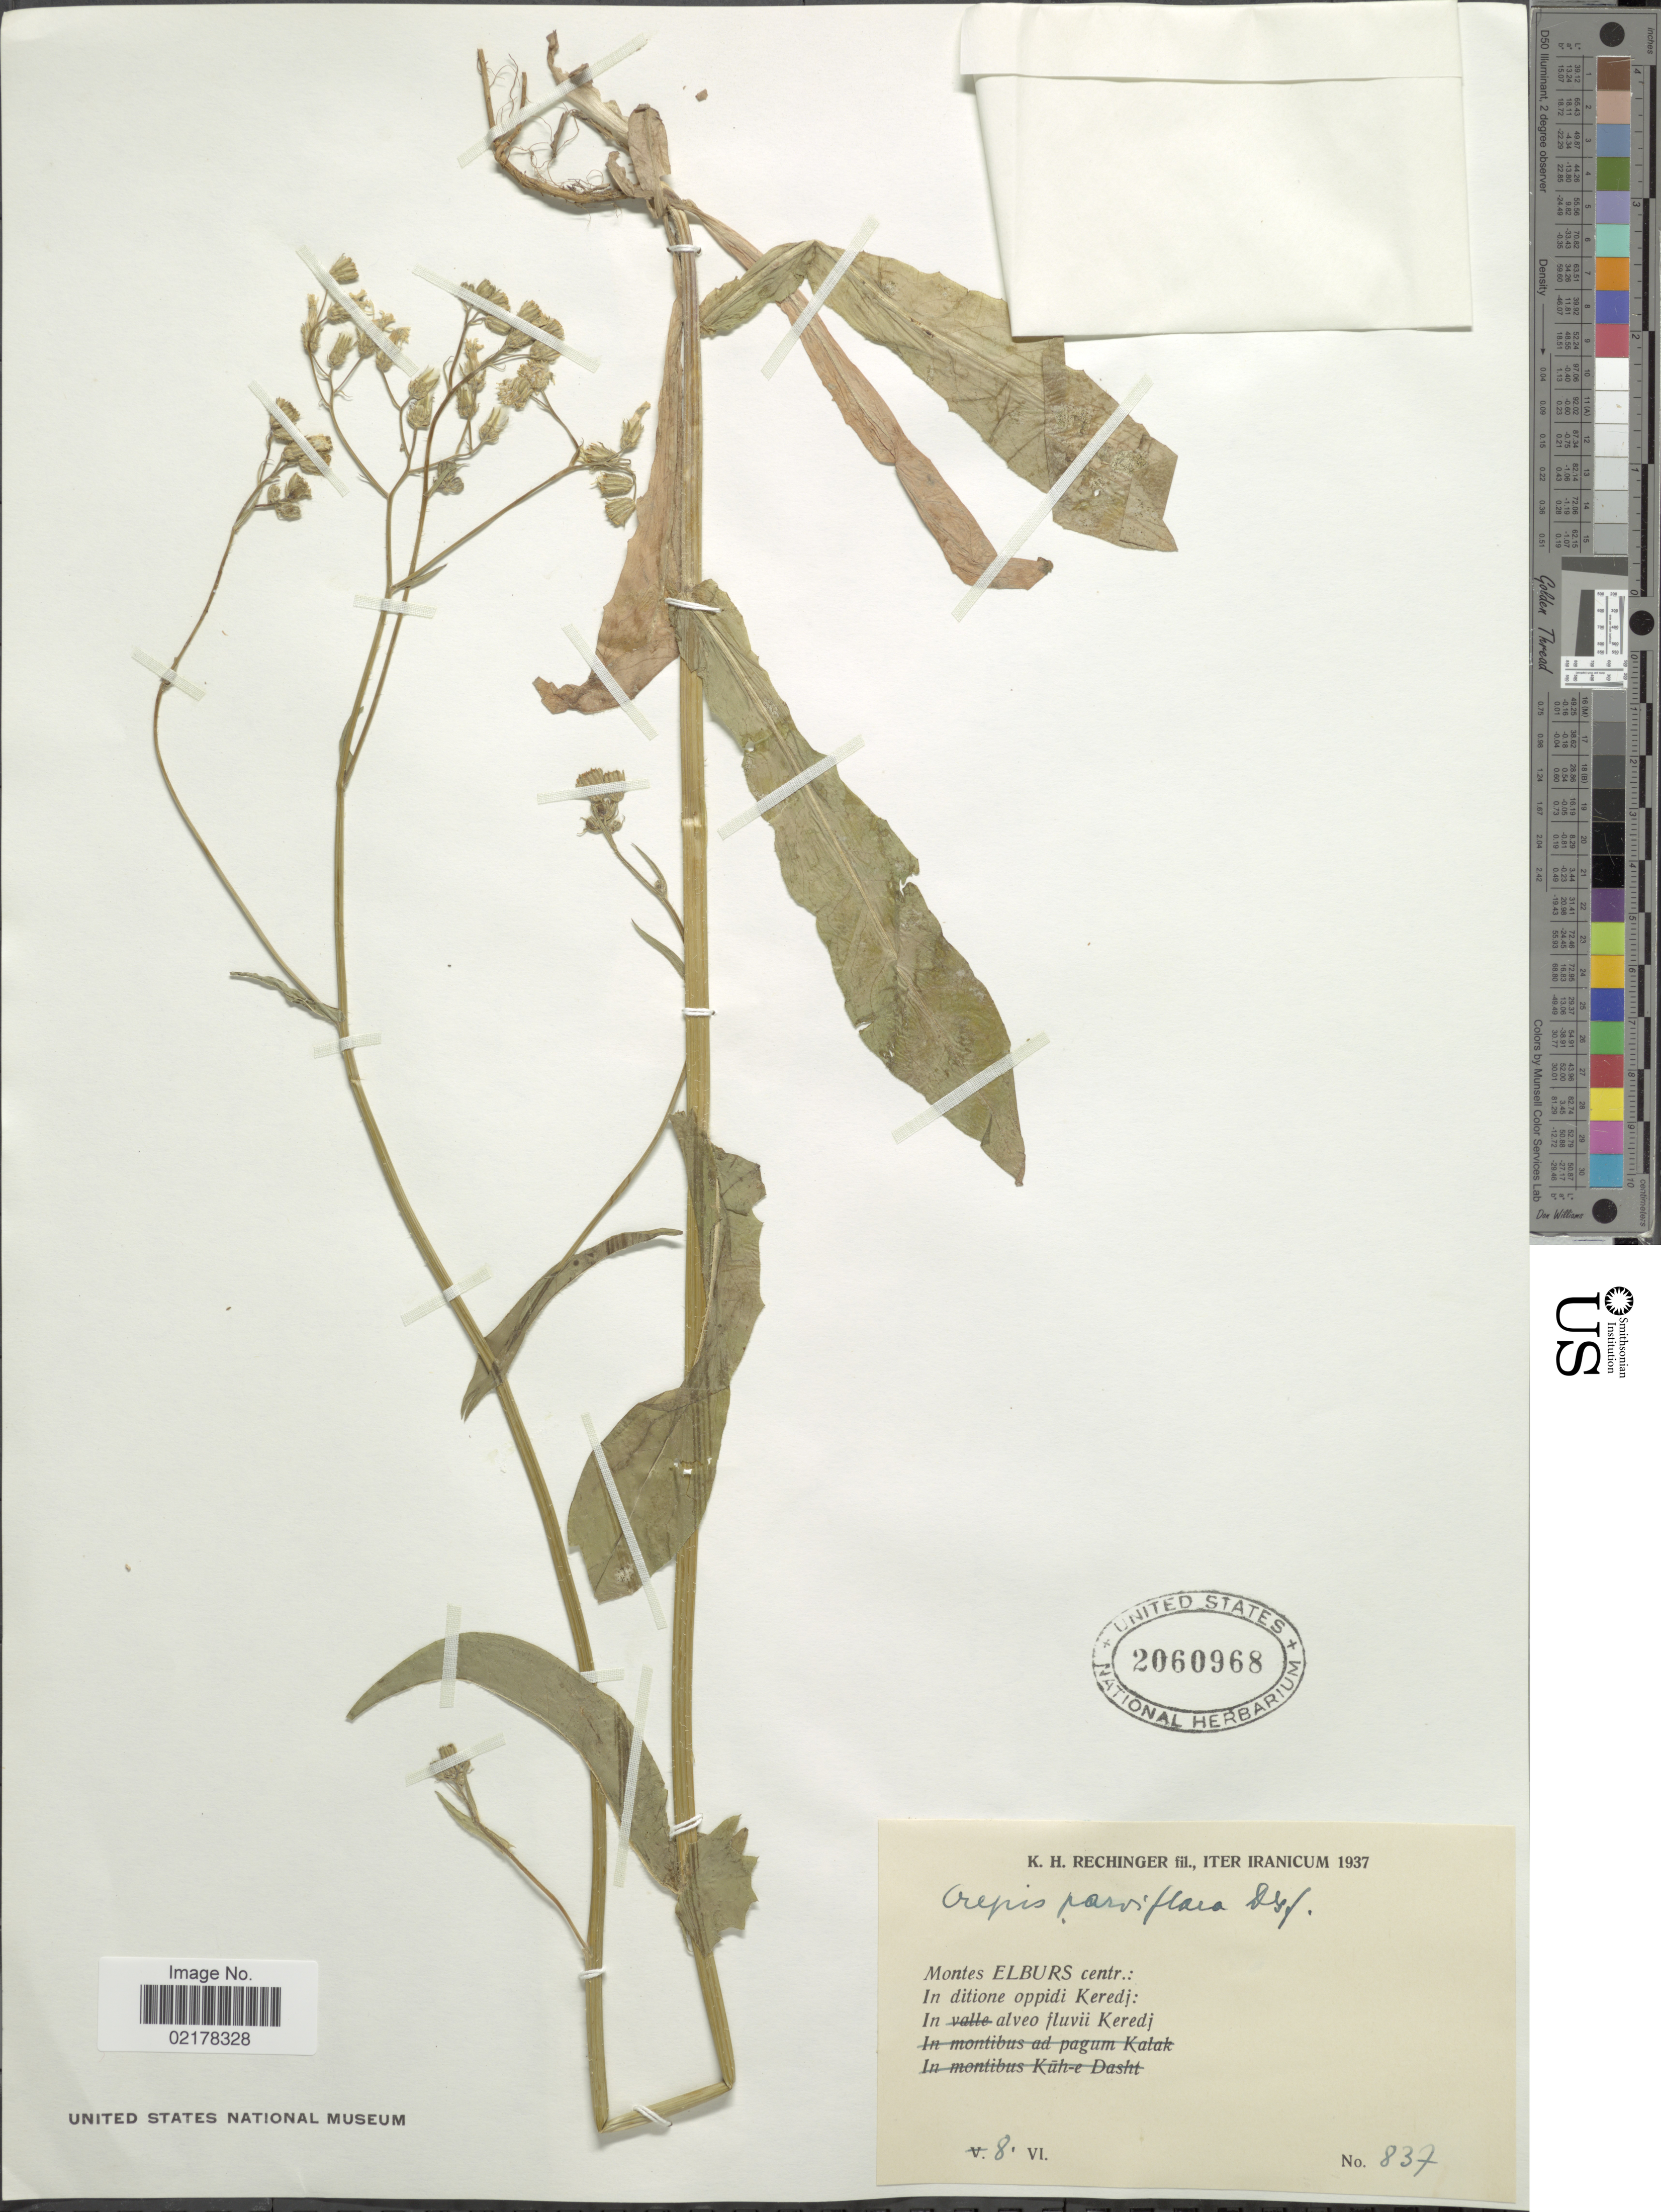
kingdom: Plantae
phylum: Tracheophyta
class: Magnoliopsida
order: Asterales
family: Asteraceae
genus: Crepis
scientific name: Crepis virens subsp. parviflora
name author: Arcang.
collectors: K. H. Rechinger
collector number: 837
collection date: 1937-06-08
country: Iran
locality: Montes Elburs centr.: In ditione oppidi Kerdj:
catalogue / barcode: US 2060968